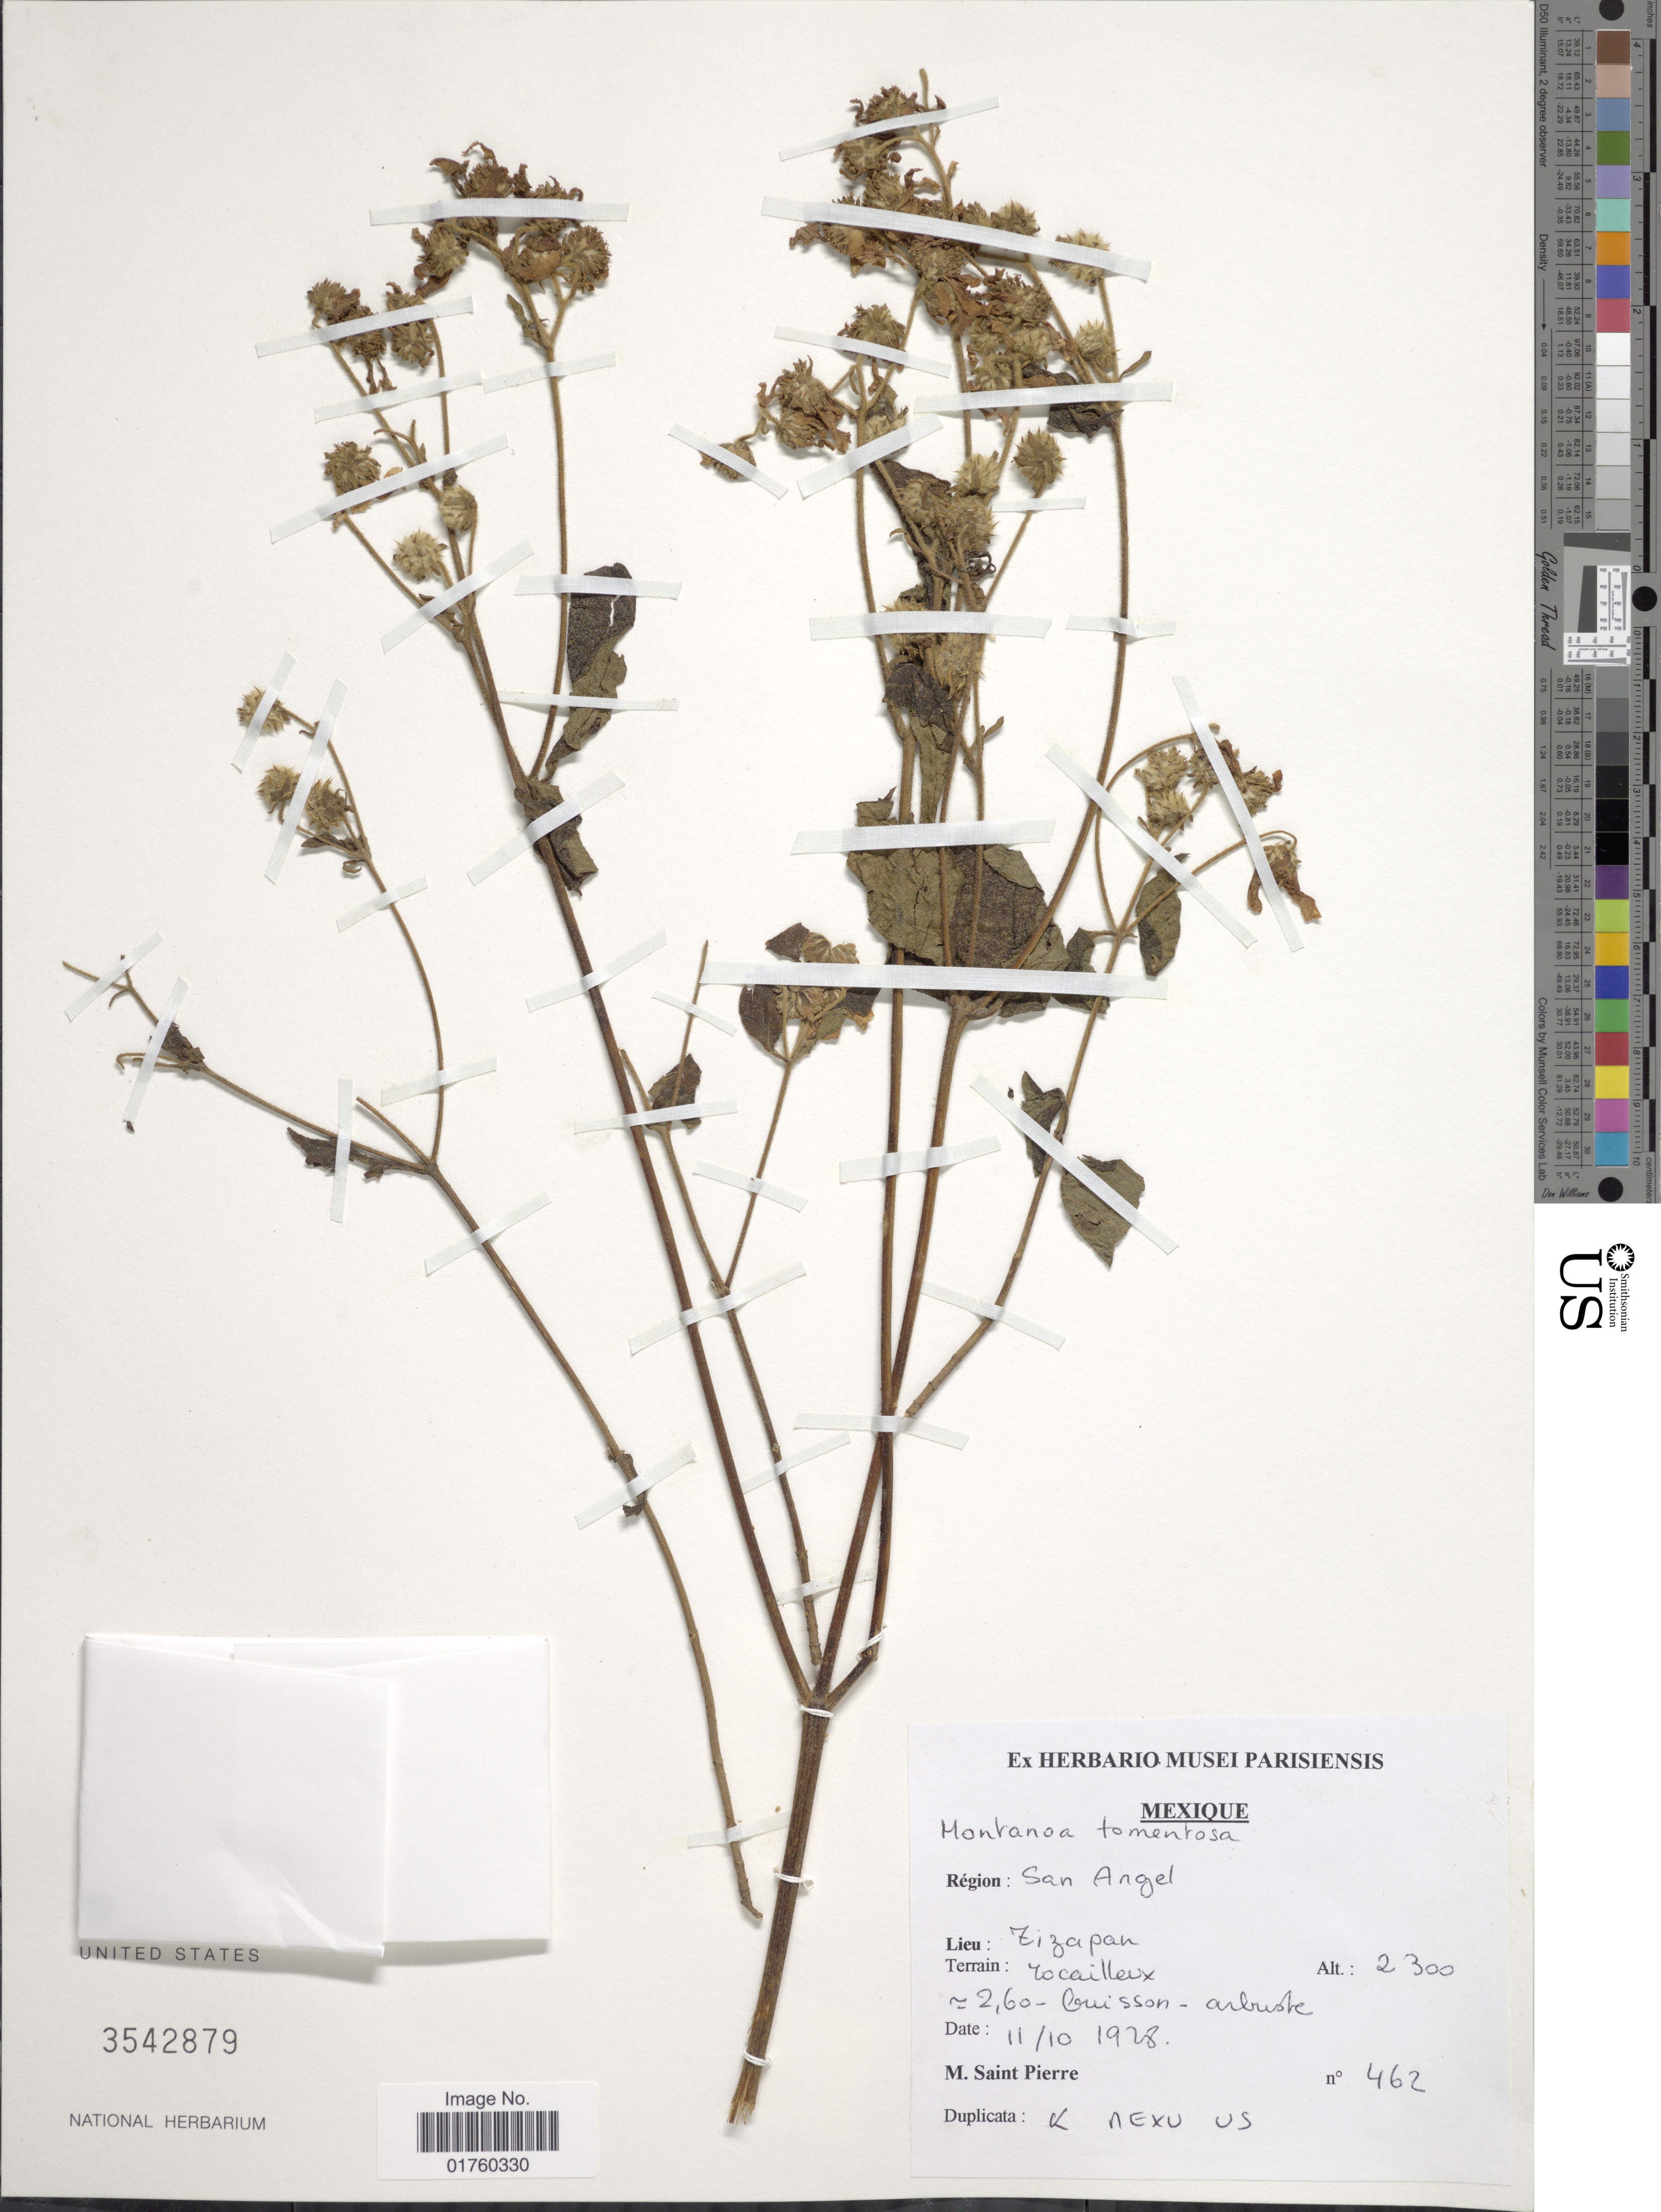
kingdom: Plantae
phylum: Tracheophyta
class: Magnoliopsida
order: Asterales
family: Asteraceae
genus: Montanoa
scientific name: Montanoa tomentosa subsp. xanthiifolia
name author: (Sch. Bip. in C. Koch) V.A. Funk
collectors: M. Saint-Pierre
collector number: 462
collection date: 1928-10-11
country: Mexico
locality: Region: San Angel, Zizapan.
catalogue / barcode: US 3542879